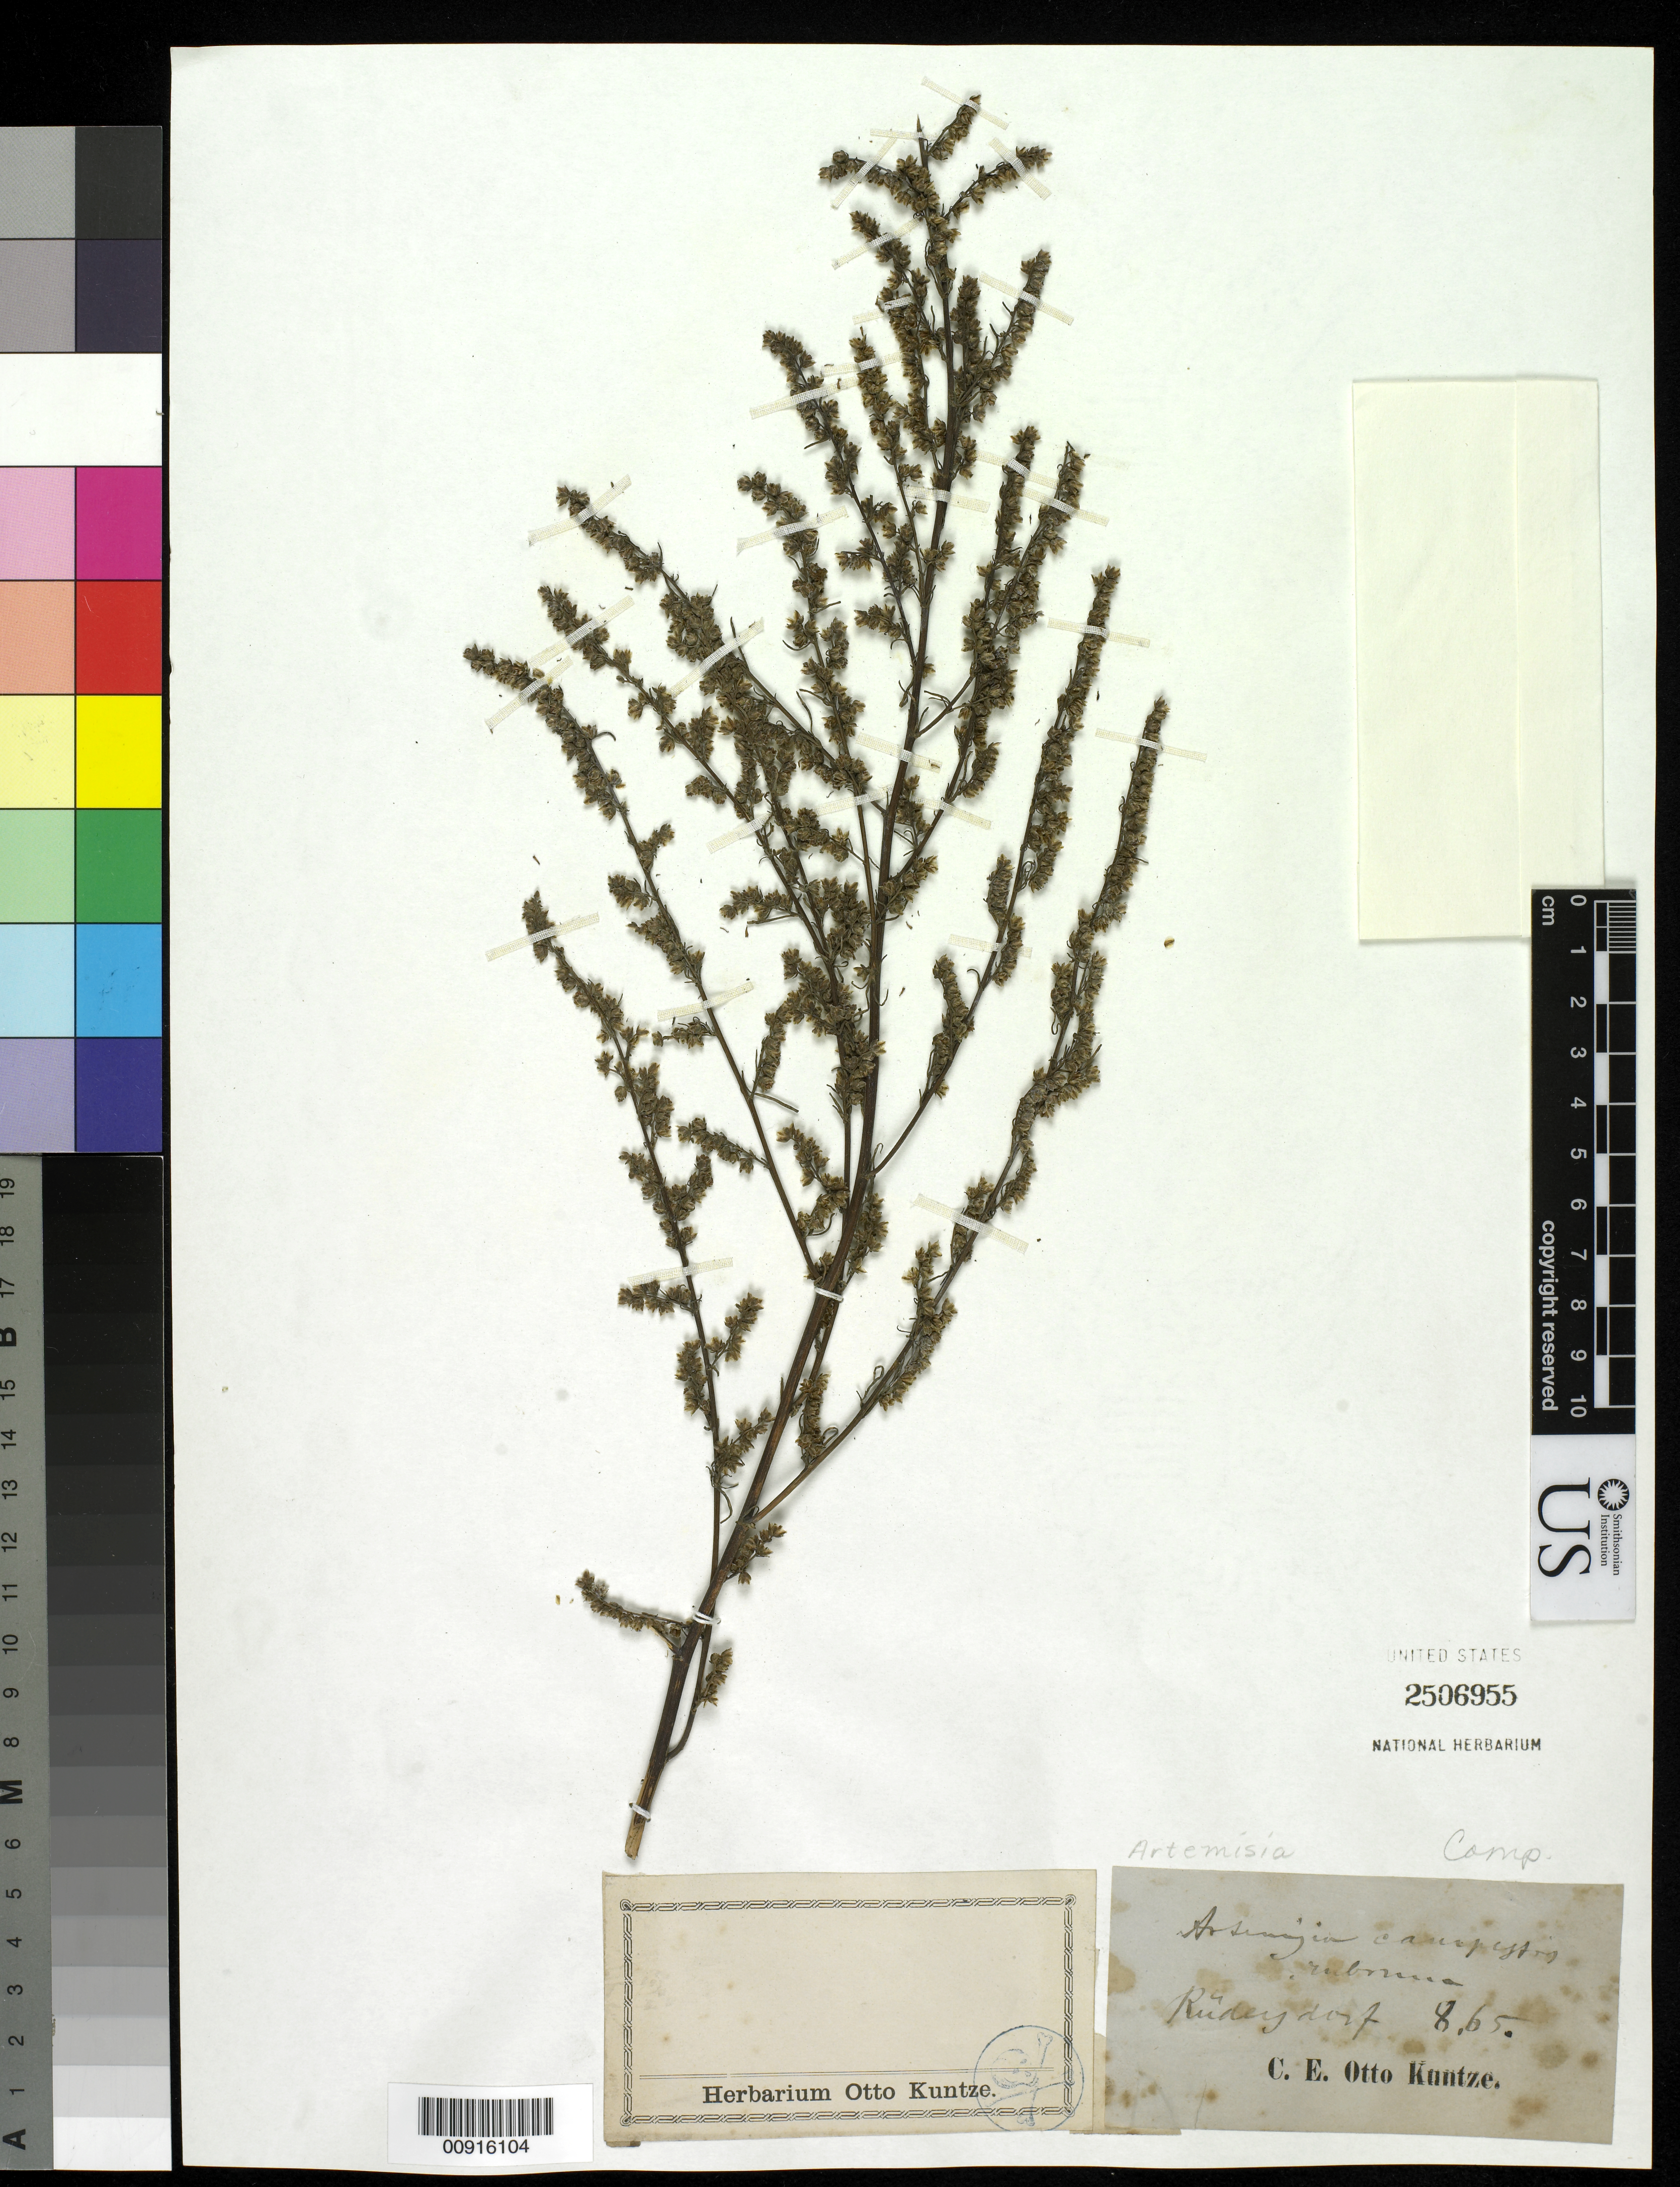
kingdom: Plantae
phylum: Tracheophyta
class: Magnoliopsida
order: Asterales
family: Asteraceae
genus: Artemisia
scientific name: Artemisia campestris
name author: L.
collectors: C.E.O. Kuntze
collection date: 1865-08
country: Germany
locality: Rudersdorf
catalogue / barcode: US 2506955